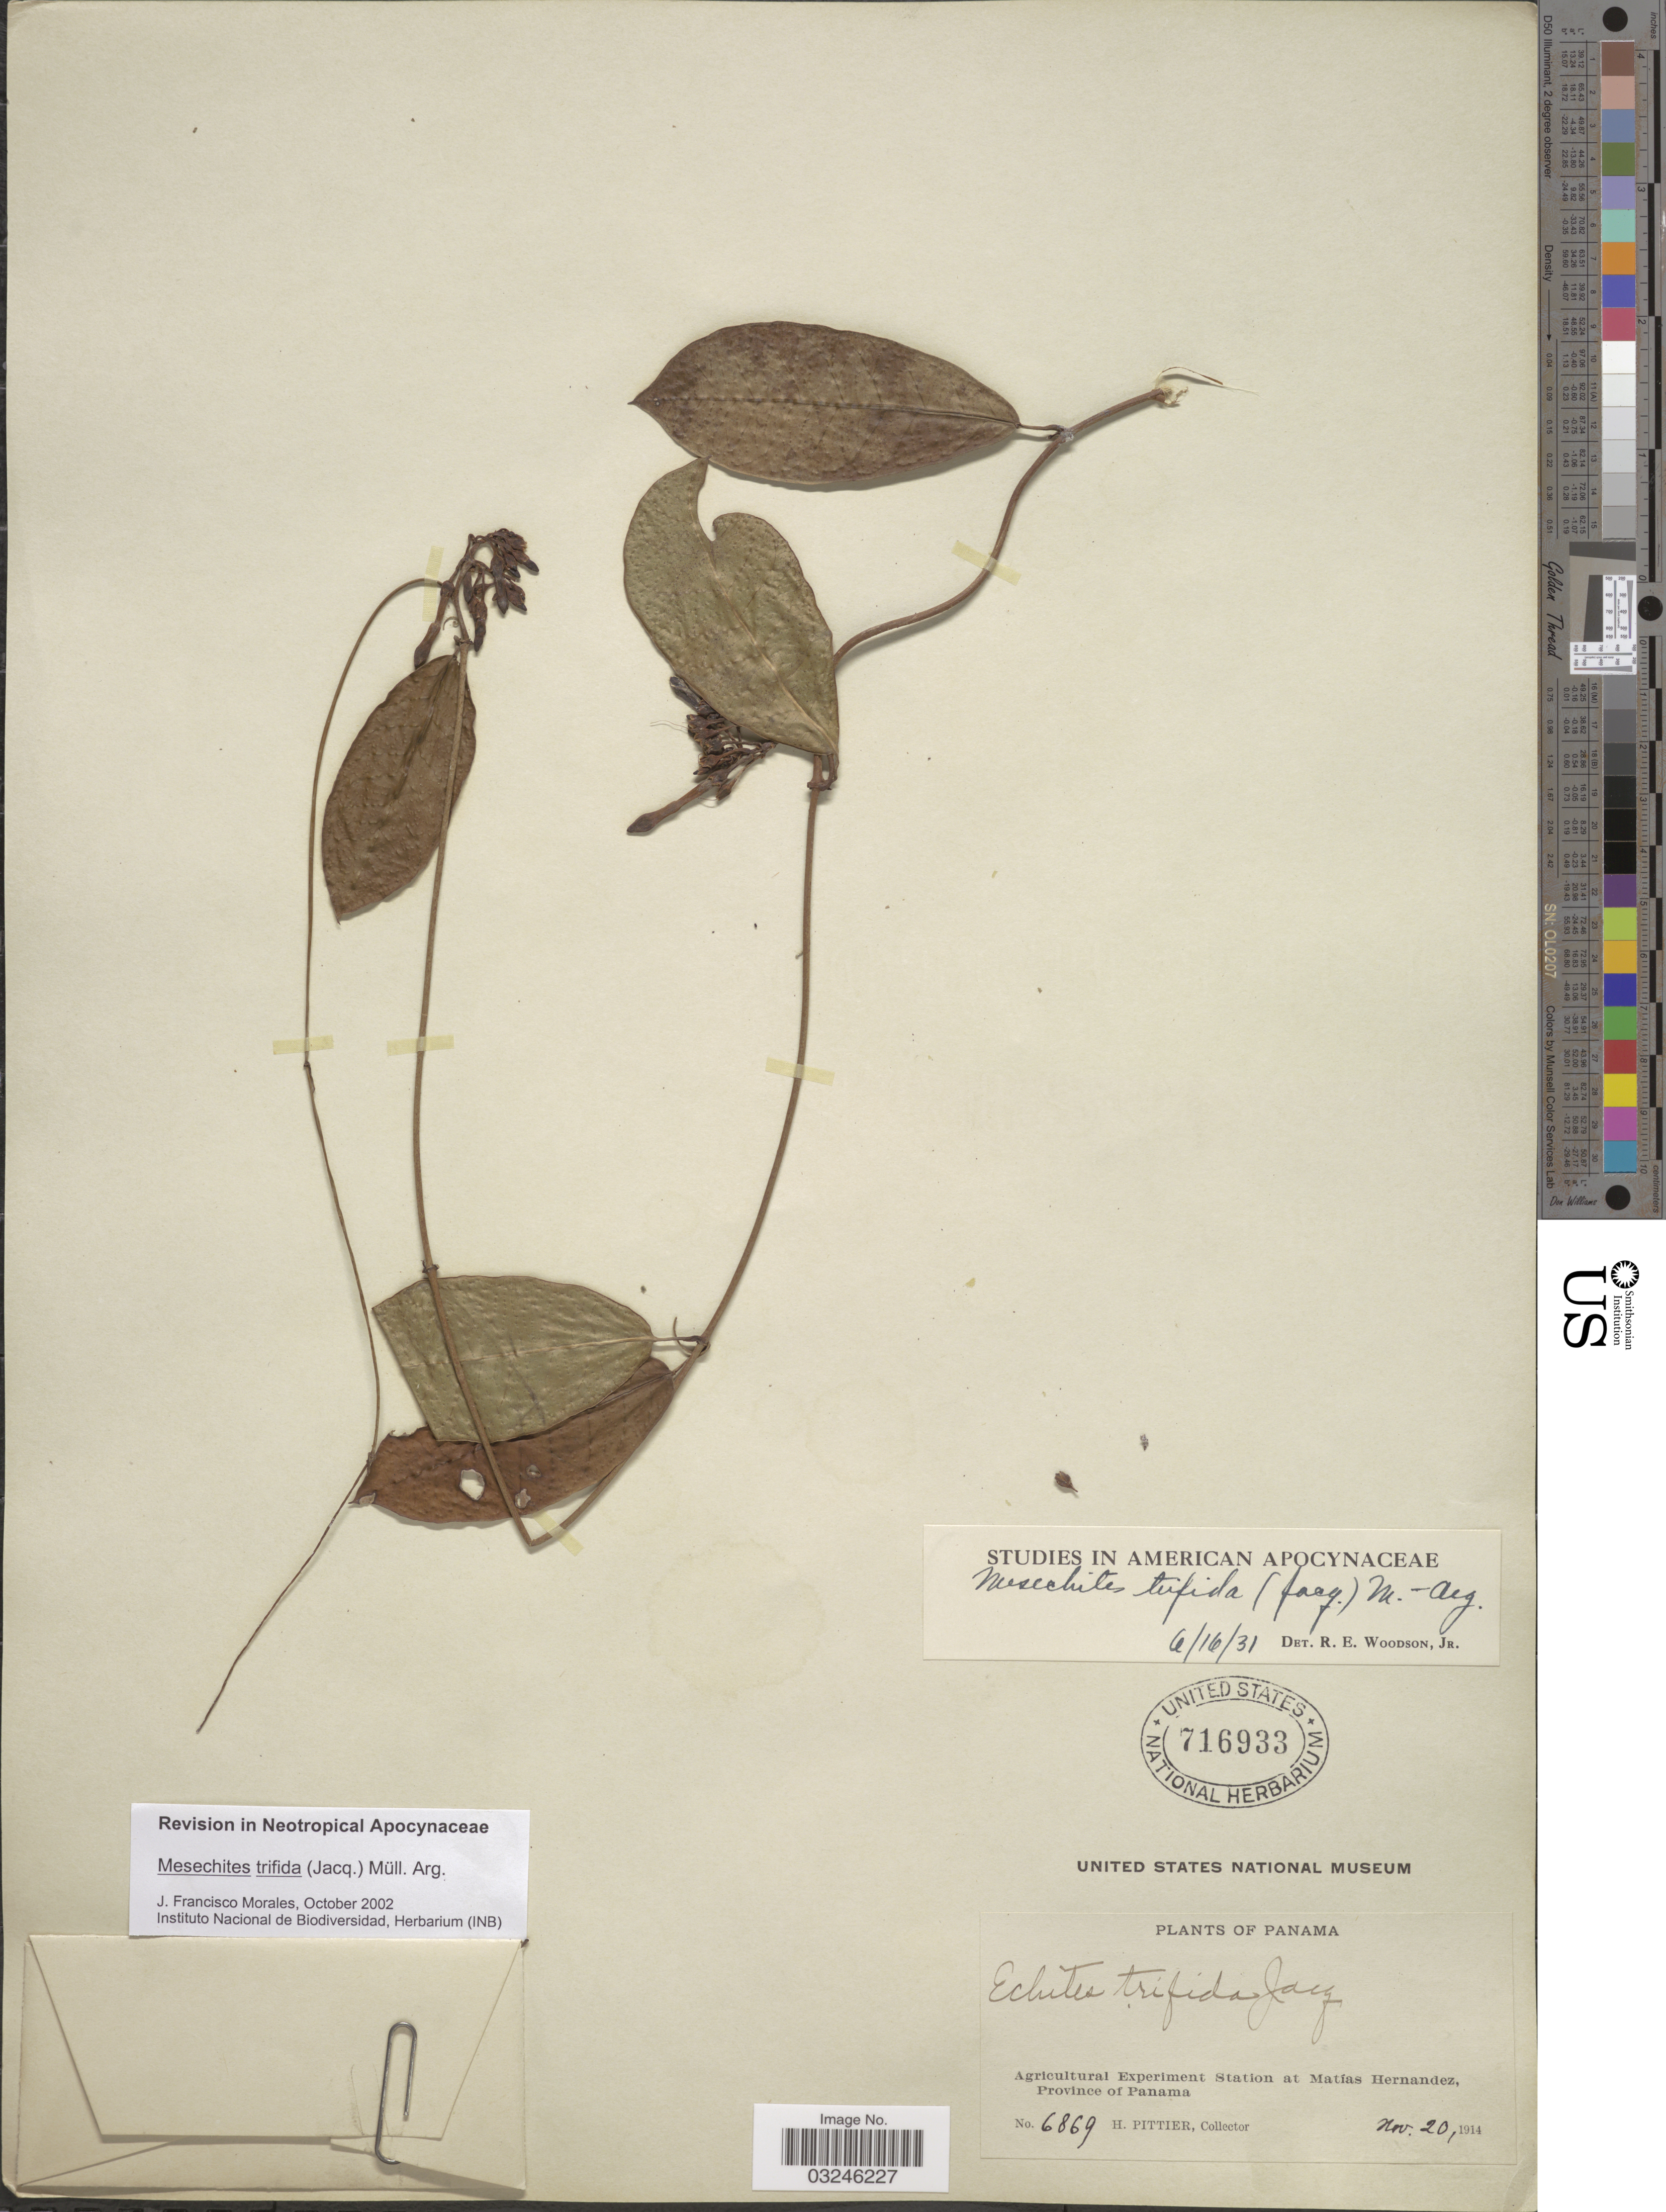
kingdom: Plantae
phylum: Tracheophyta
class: Magnoliopsida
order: Gentianales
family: Apocynaceae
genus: Mesechites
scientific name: Mesechites trifidus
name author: (Jacq.) Müll. Arg.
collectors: H. F. Pittier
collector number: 6869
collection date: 1914-11-20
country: Panama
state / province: Panamá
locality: Agricultural Experiment Station at Matías Hernandez.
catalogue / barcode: US 716933